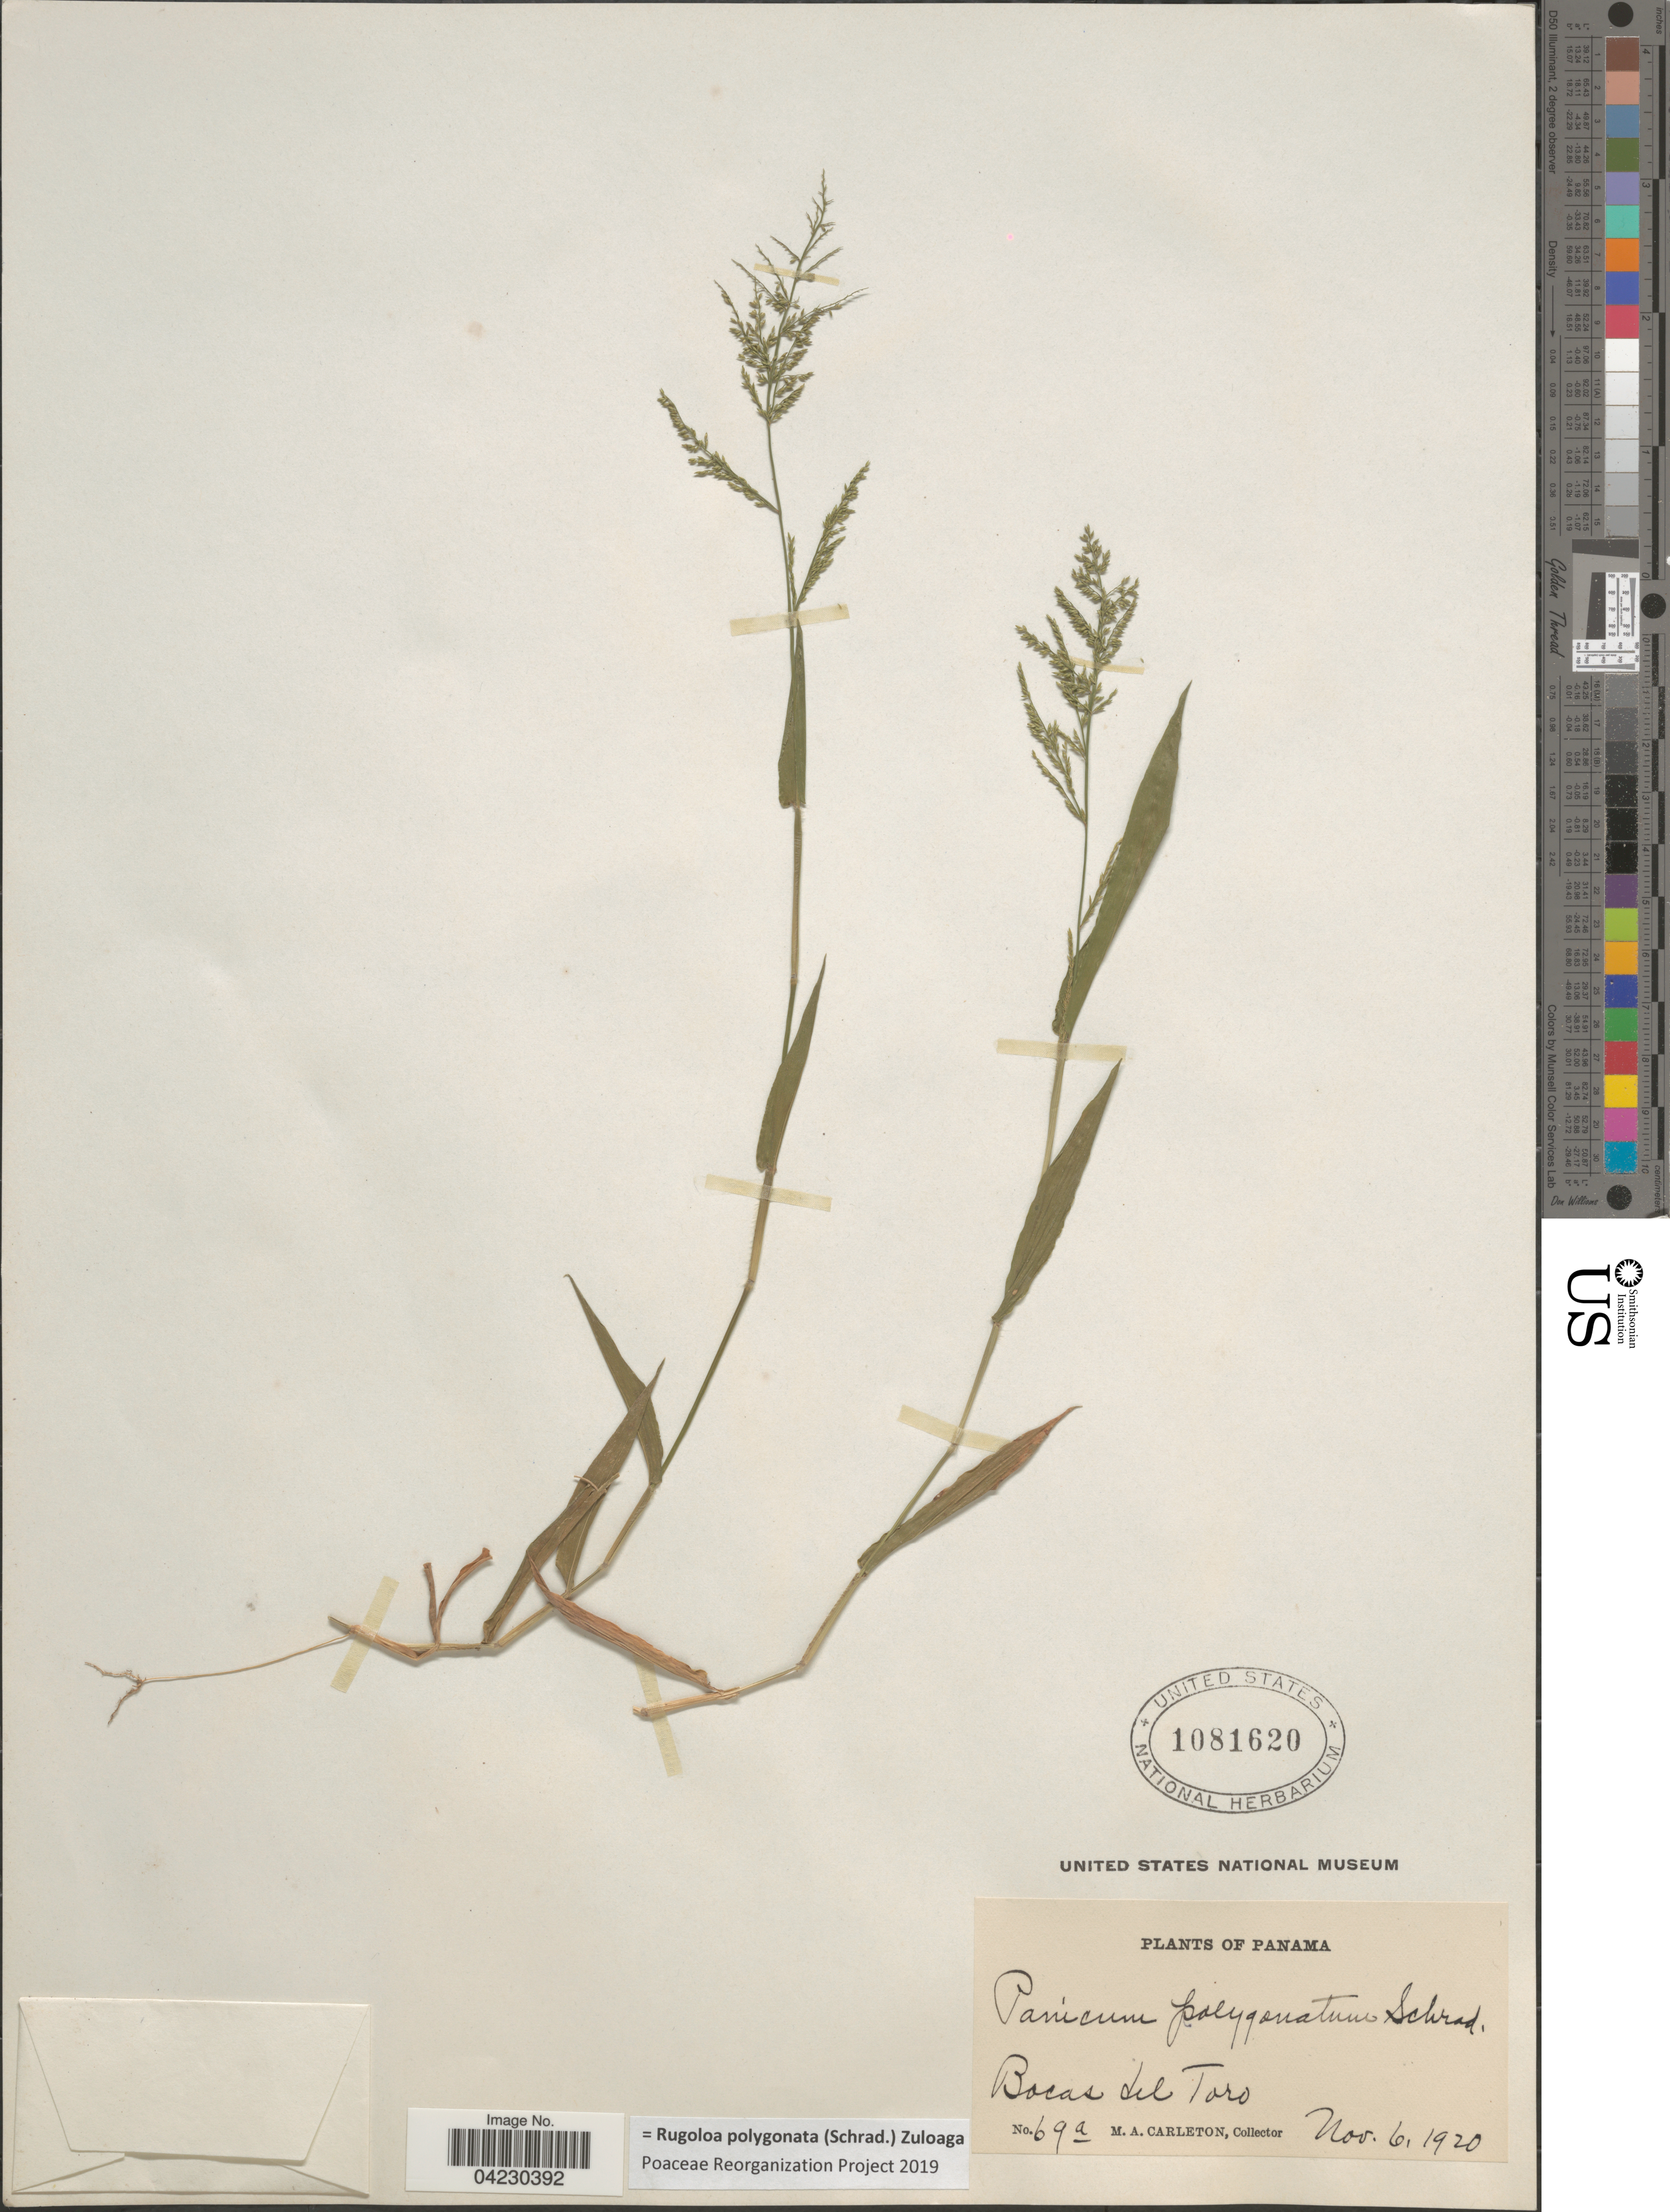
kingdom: Plantae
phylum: Tracheophyta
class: Liliopsida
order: Poales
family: Poaceae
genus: Rugoloa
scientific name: Rugoloa polygonata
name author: (Schrad.) Zuloaga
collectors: M. A. Carleton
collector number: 69a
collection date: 1920-11-06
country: Panama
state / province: Bocas del Toro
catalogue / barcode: US 1081620